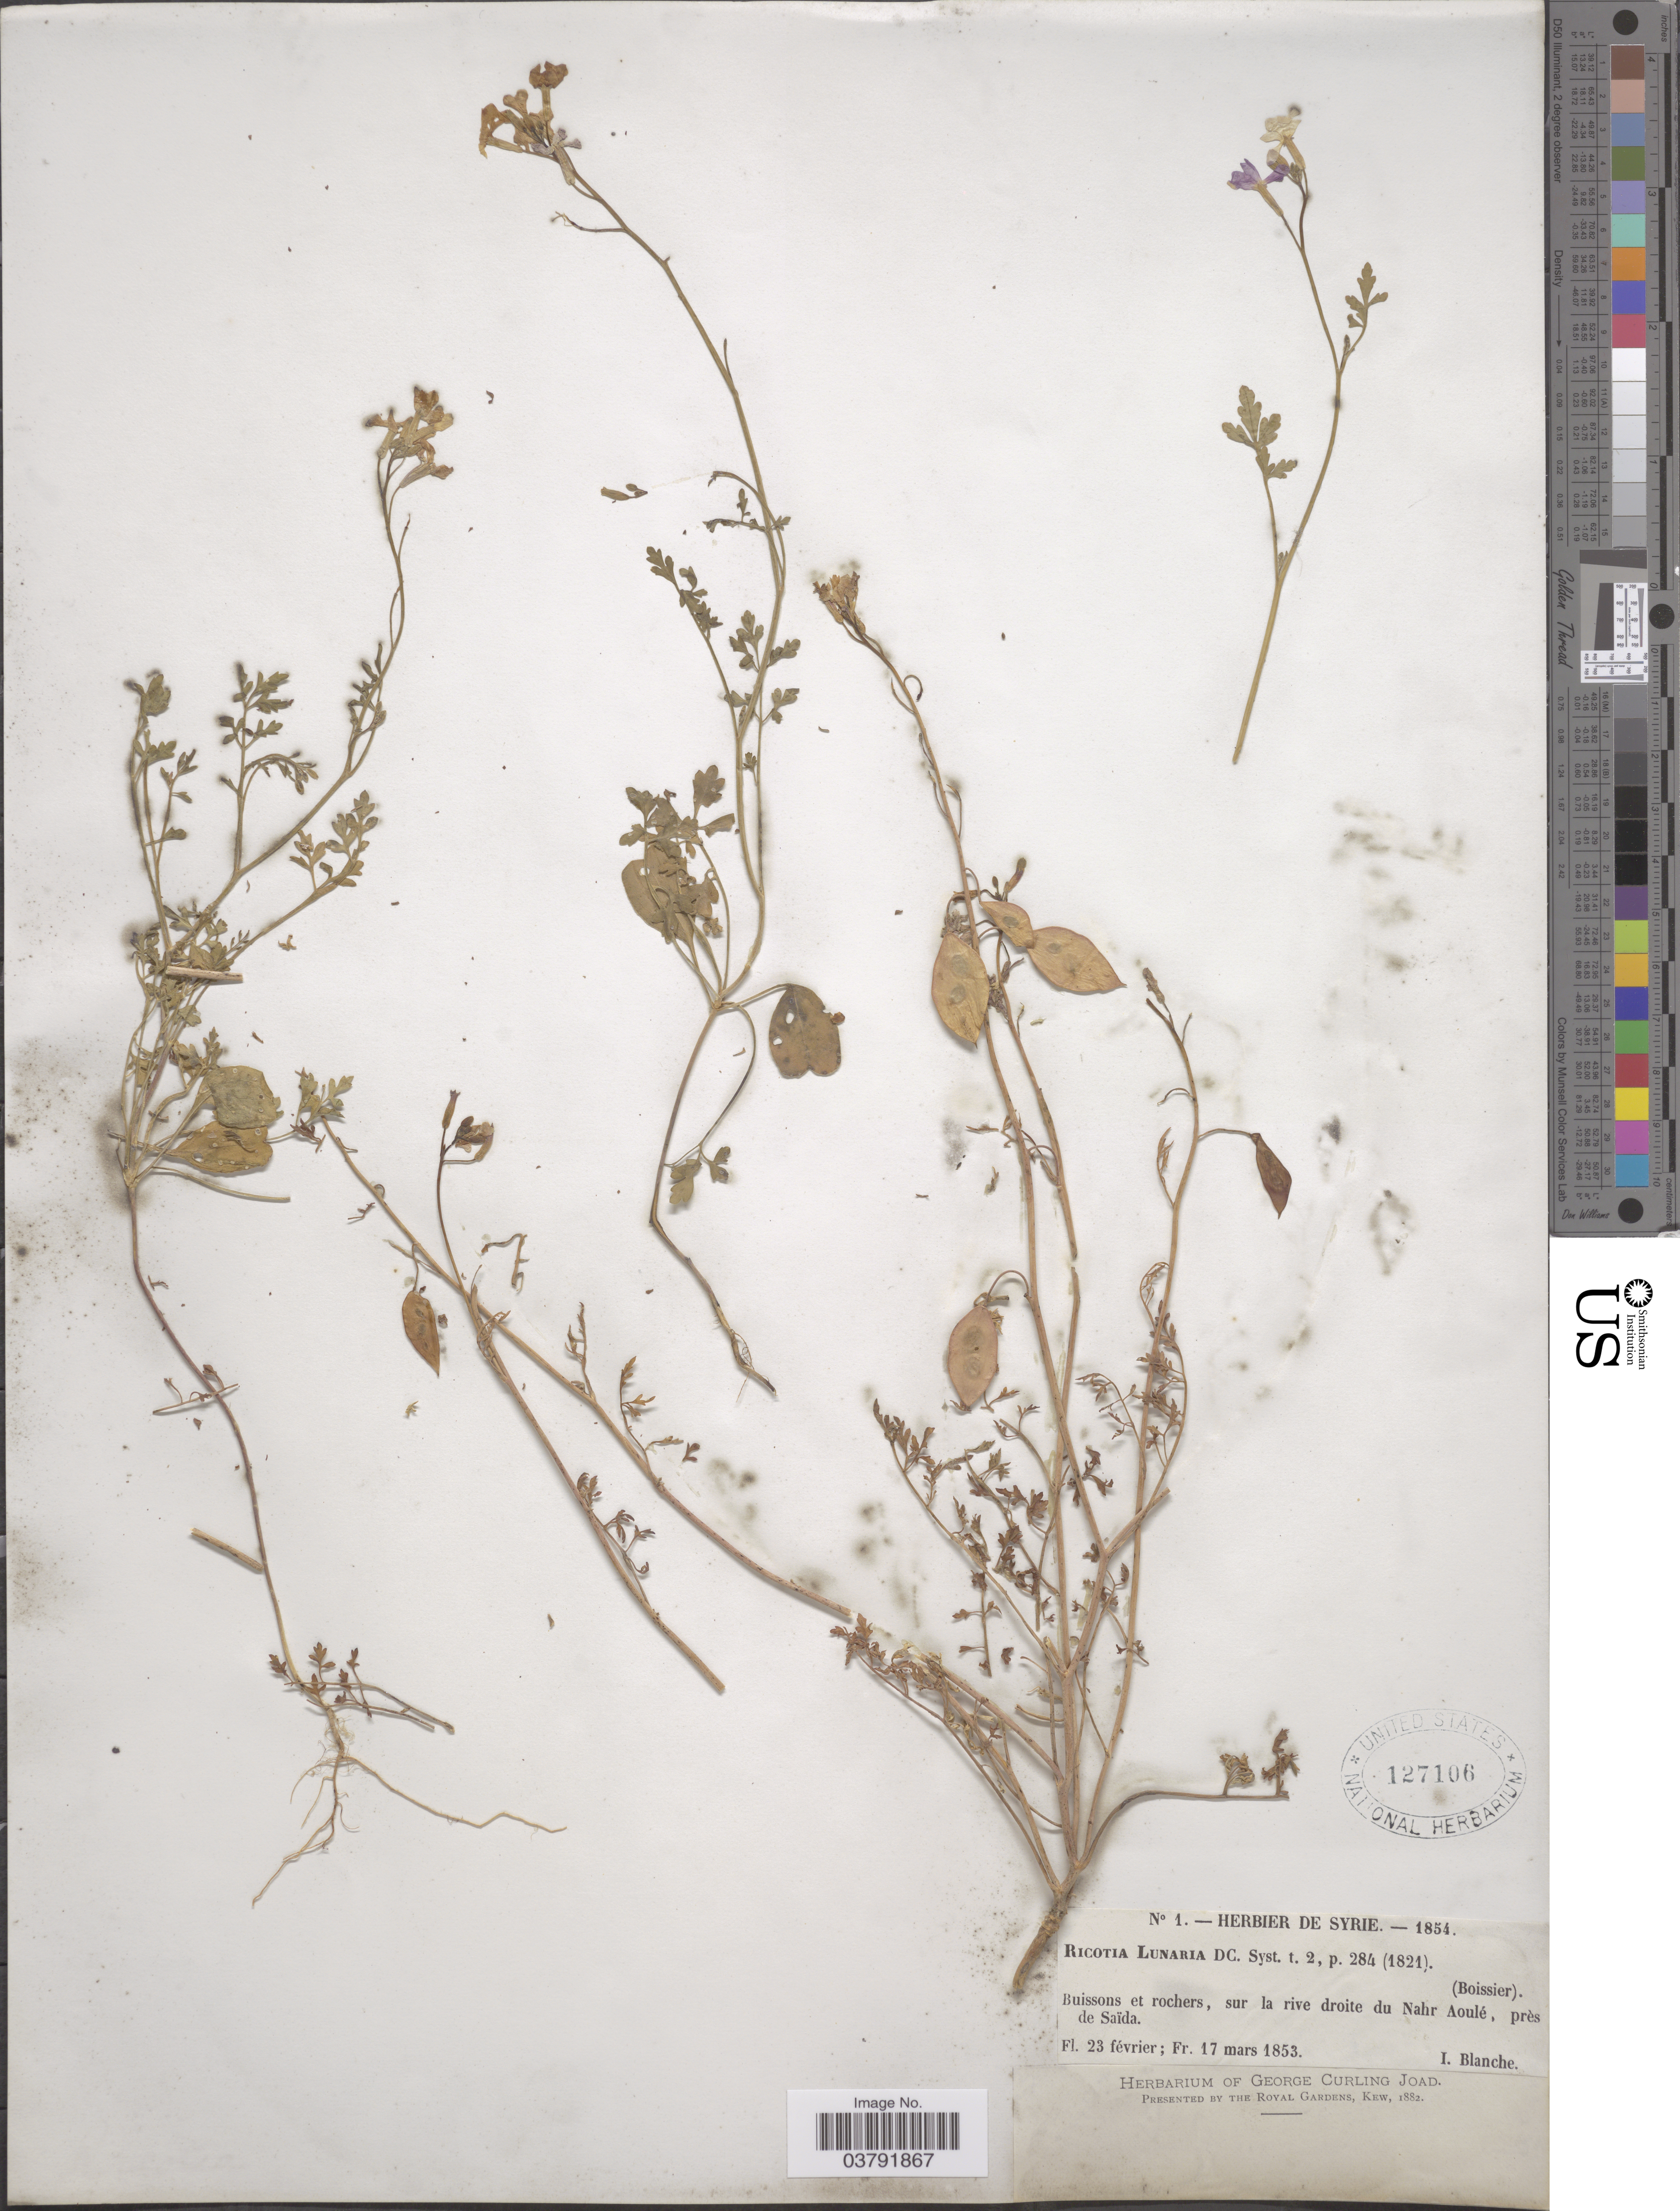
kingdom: Plantae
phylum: Tracheophyta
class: Magnoliopsida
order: Brassicales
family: Brassicaceae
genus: Ricotia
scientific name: Ricotia lunaria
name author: (L.) DC.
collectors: I. Blanche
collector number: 1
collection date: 1853-02-23/1853-03-17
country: Syria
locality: Buissons et rochers, sur la rive droite du Nahr Aoulé, près de Saïda.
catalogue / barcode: US 127106